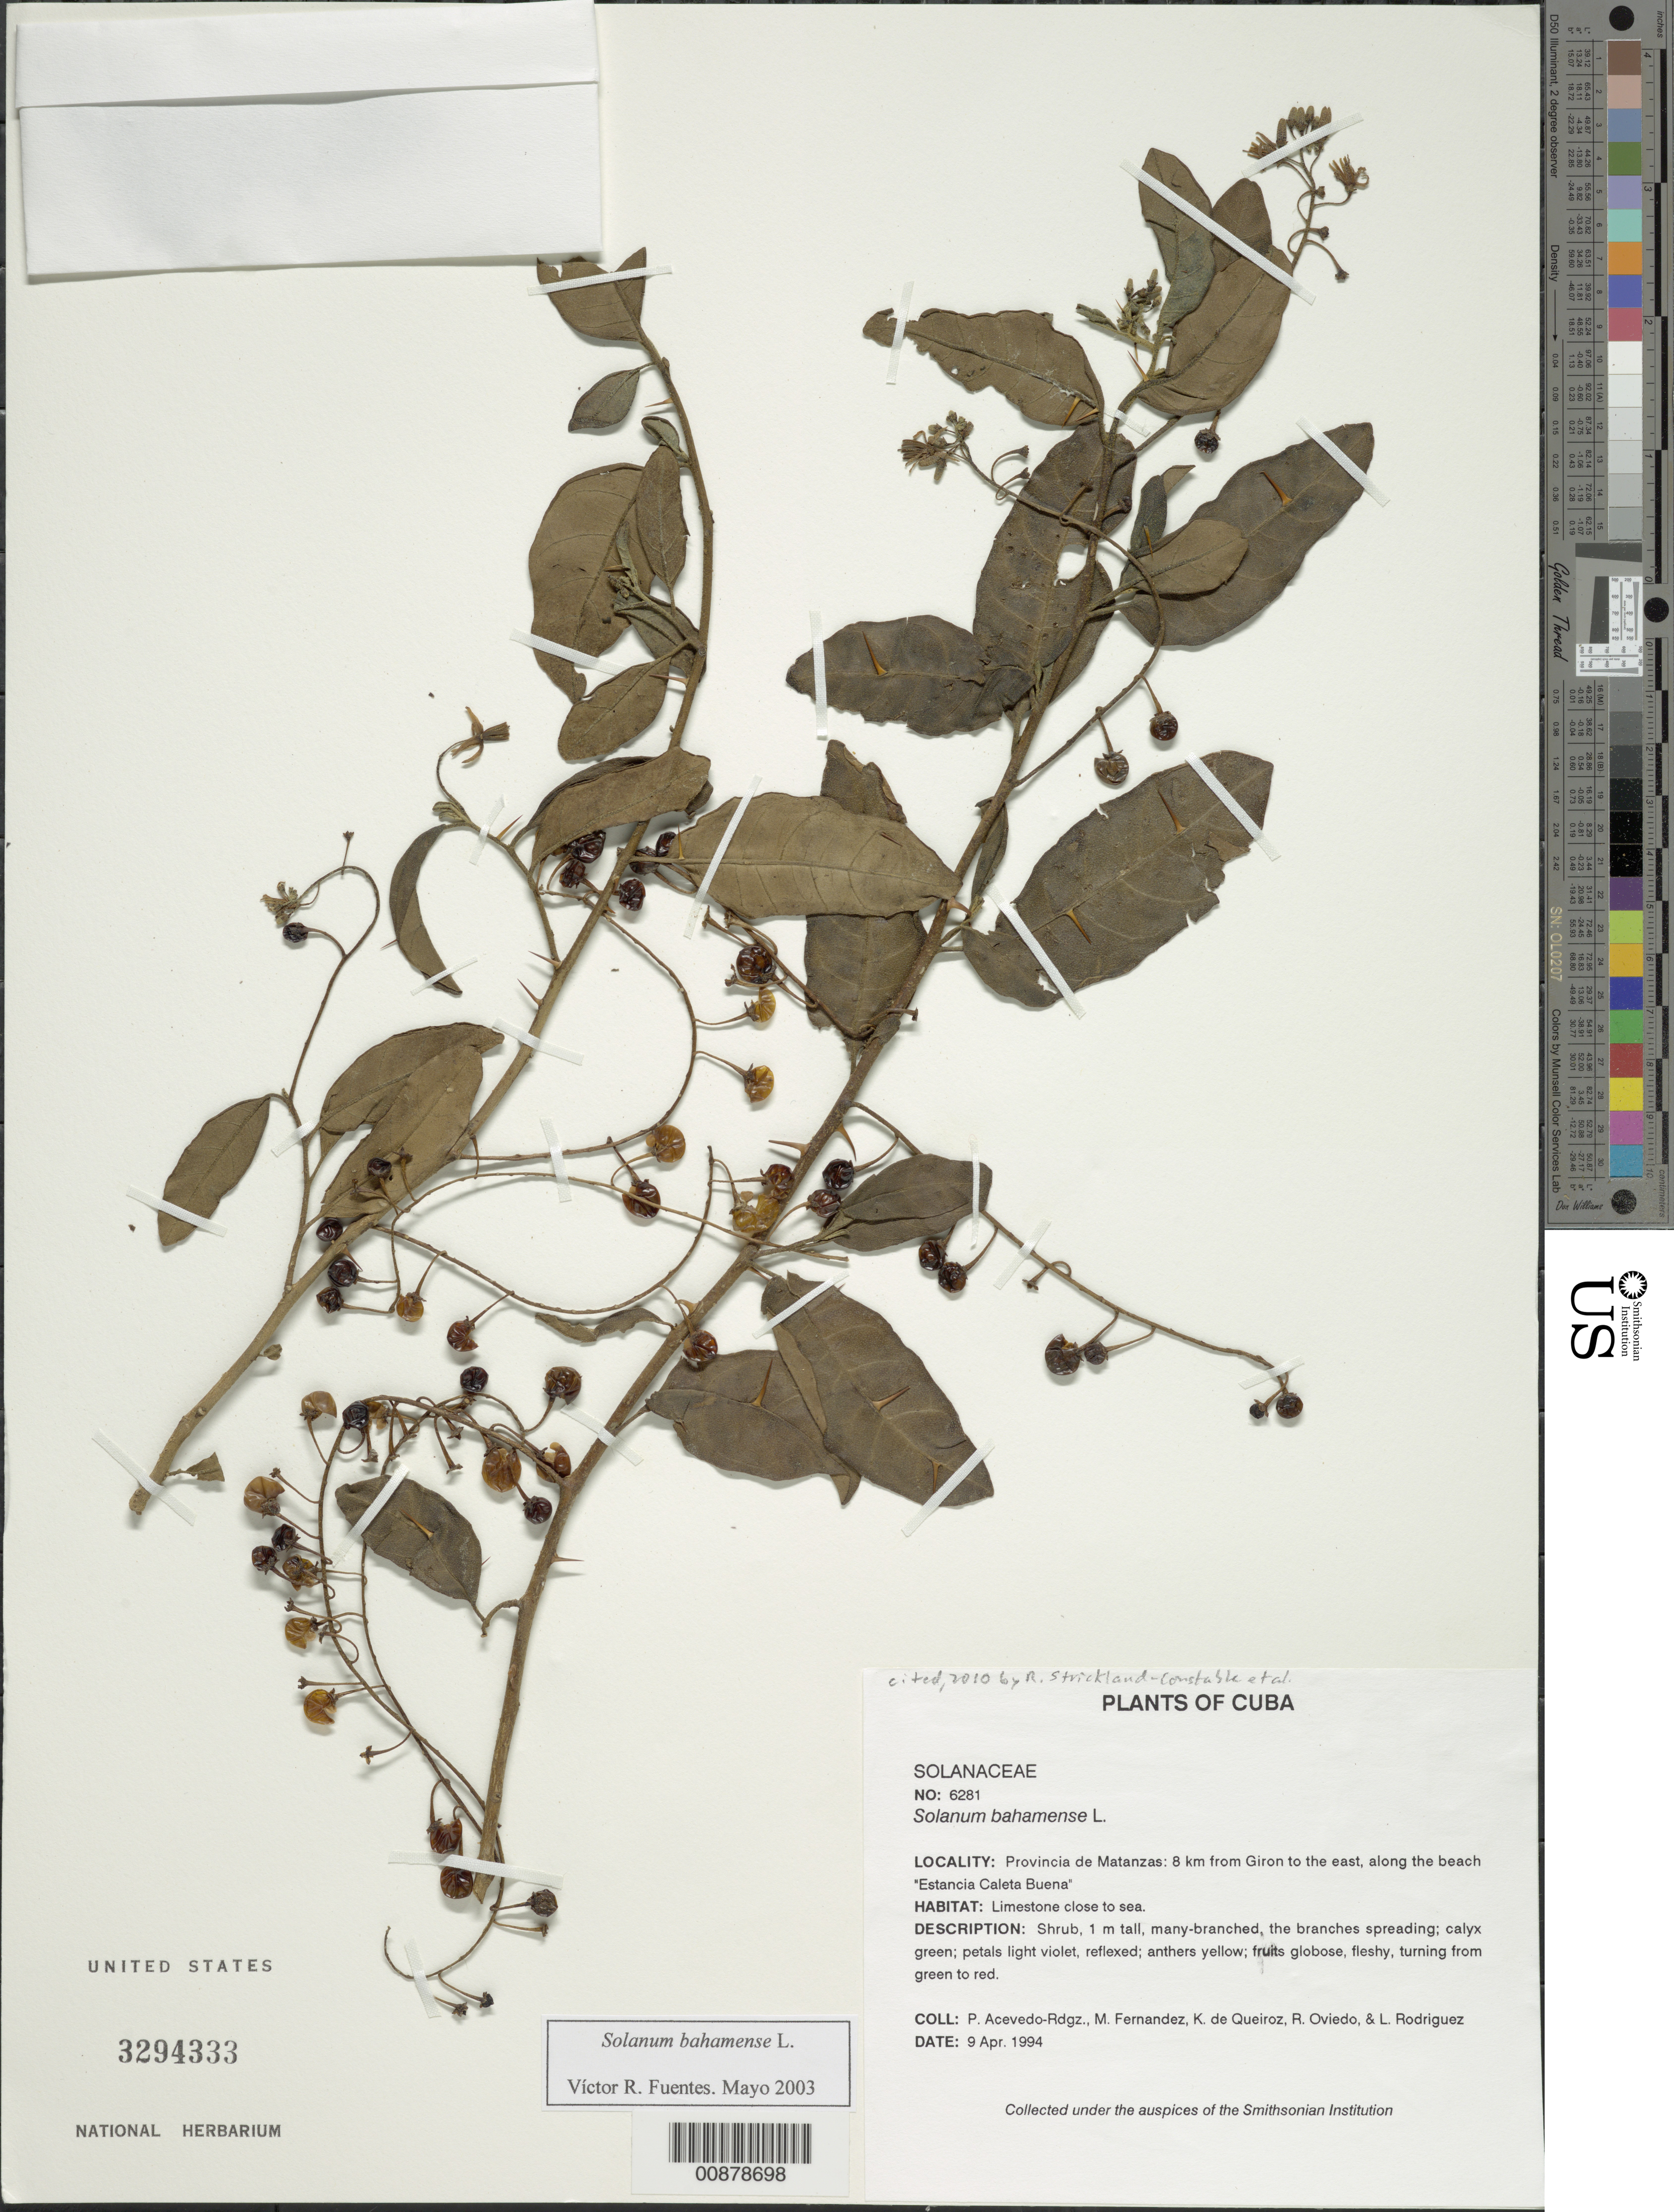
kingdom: Plantae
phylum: Tracheophyta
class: Magnoliopsida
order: Solanales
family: Solanaceae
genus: Solanum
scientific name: Solanum bahamense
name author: L.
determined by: Fuentes, V. R.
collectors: P. Acevedo-Rodr., M. Fernández, K. De Queiroz, R. Oviedo & L. Rodriguez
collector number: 6281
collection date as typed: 09 Apr 1994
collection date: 1994-04-09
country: Cuba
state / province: Matanzas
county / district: Municipio de Ciénaga de Zapata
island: Cuba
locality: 8 km from Giron to the east, along the beach "Estancia Caleta Buena"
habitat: Limestone close to sea.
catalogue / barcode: US 3294333